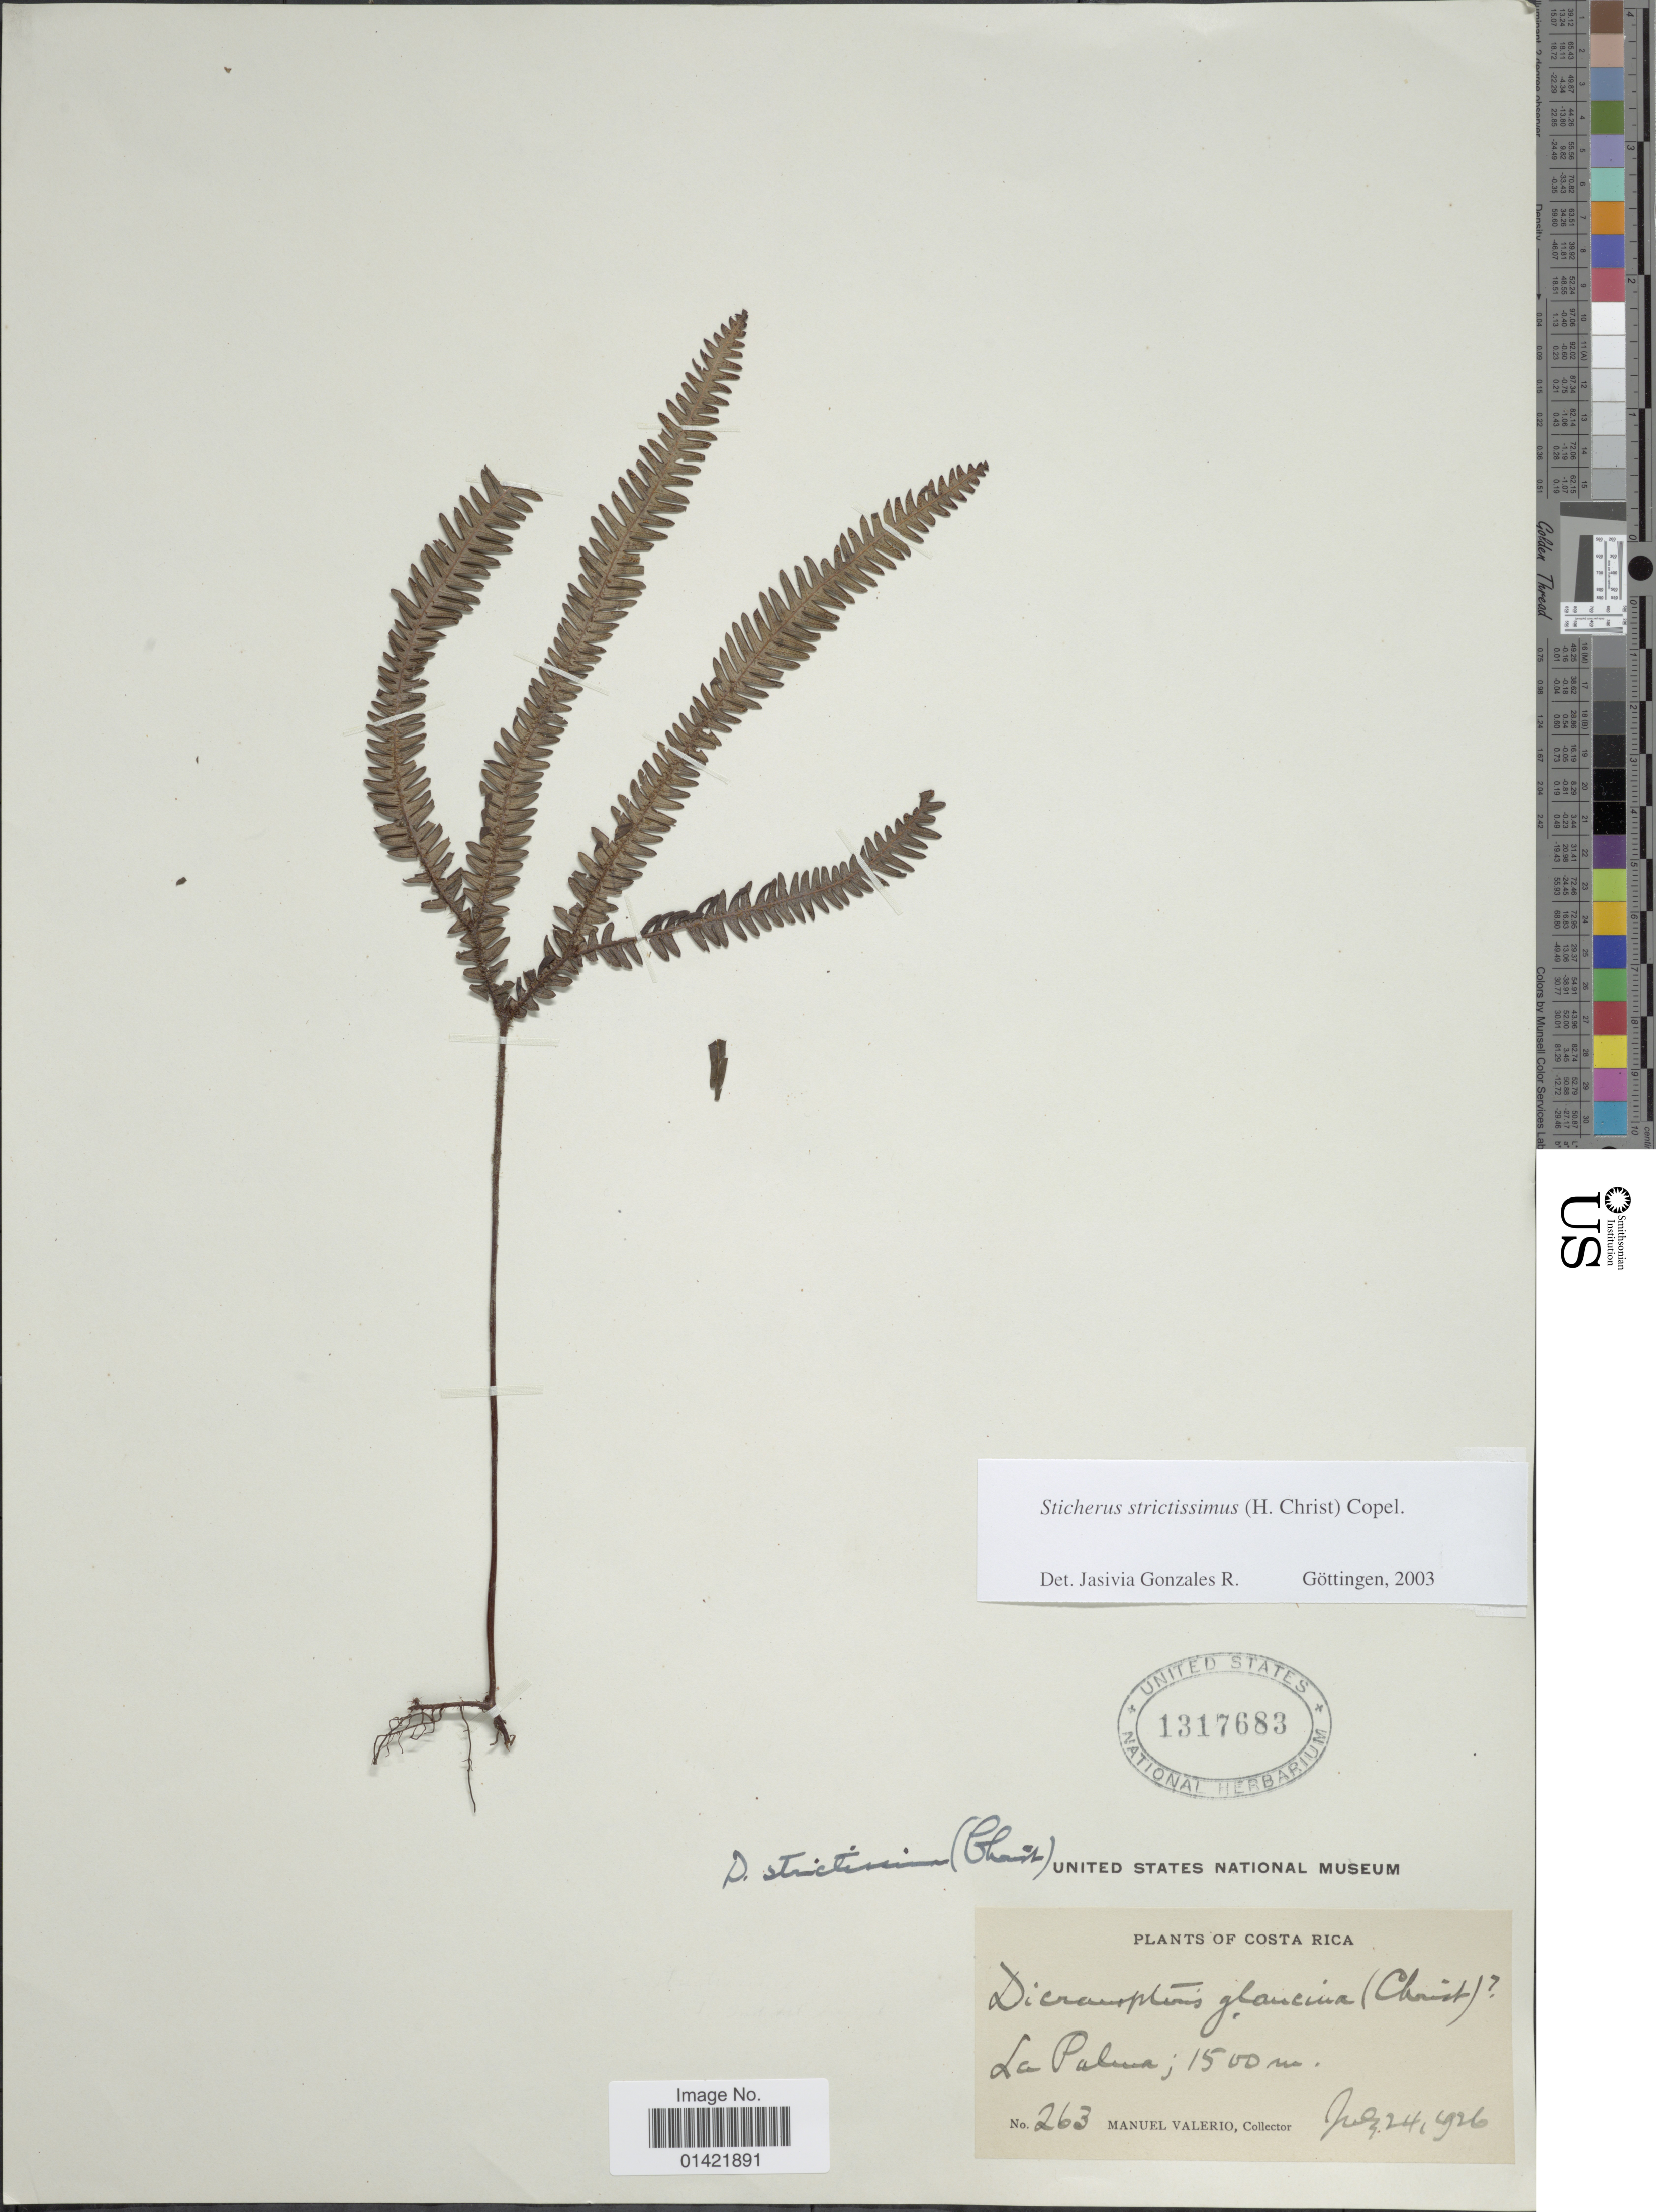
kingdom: Plantae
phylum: Tracheophyta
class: Polypodiopsida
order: Gleicheniales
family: Gleicheniaceae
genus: Sticherus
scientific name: Sticherus rubiginosus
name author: (Mett.) Nakai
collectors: M. Valerio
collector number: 263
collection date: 1926-07-24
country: Costa Rica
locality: La Palma.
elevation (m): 1500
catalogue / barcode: US 1317683